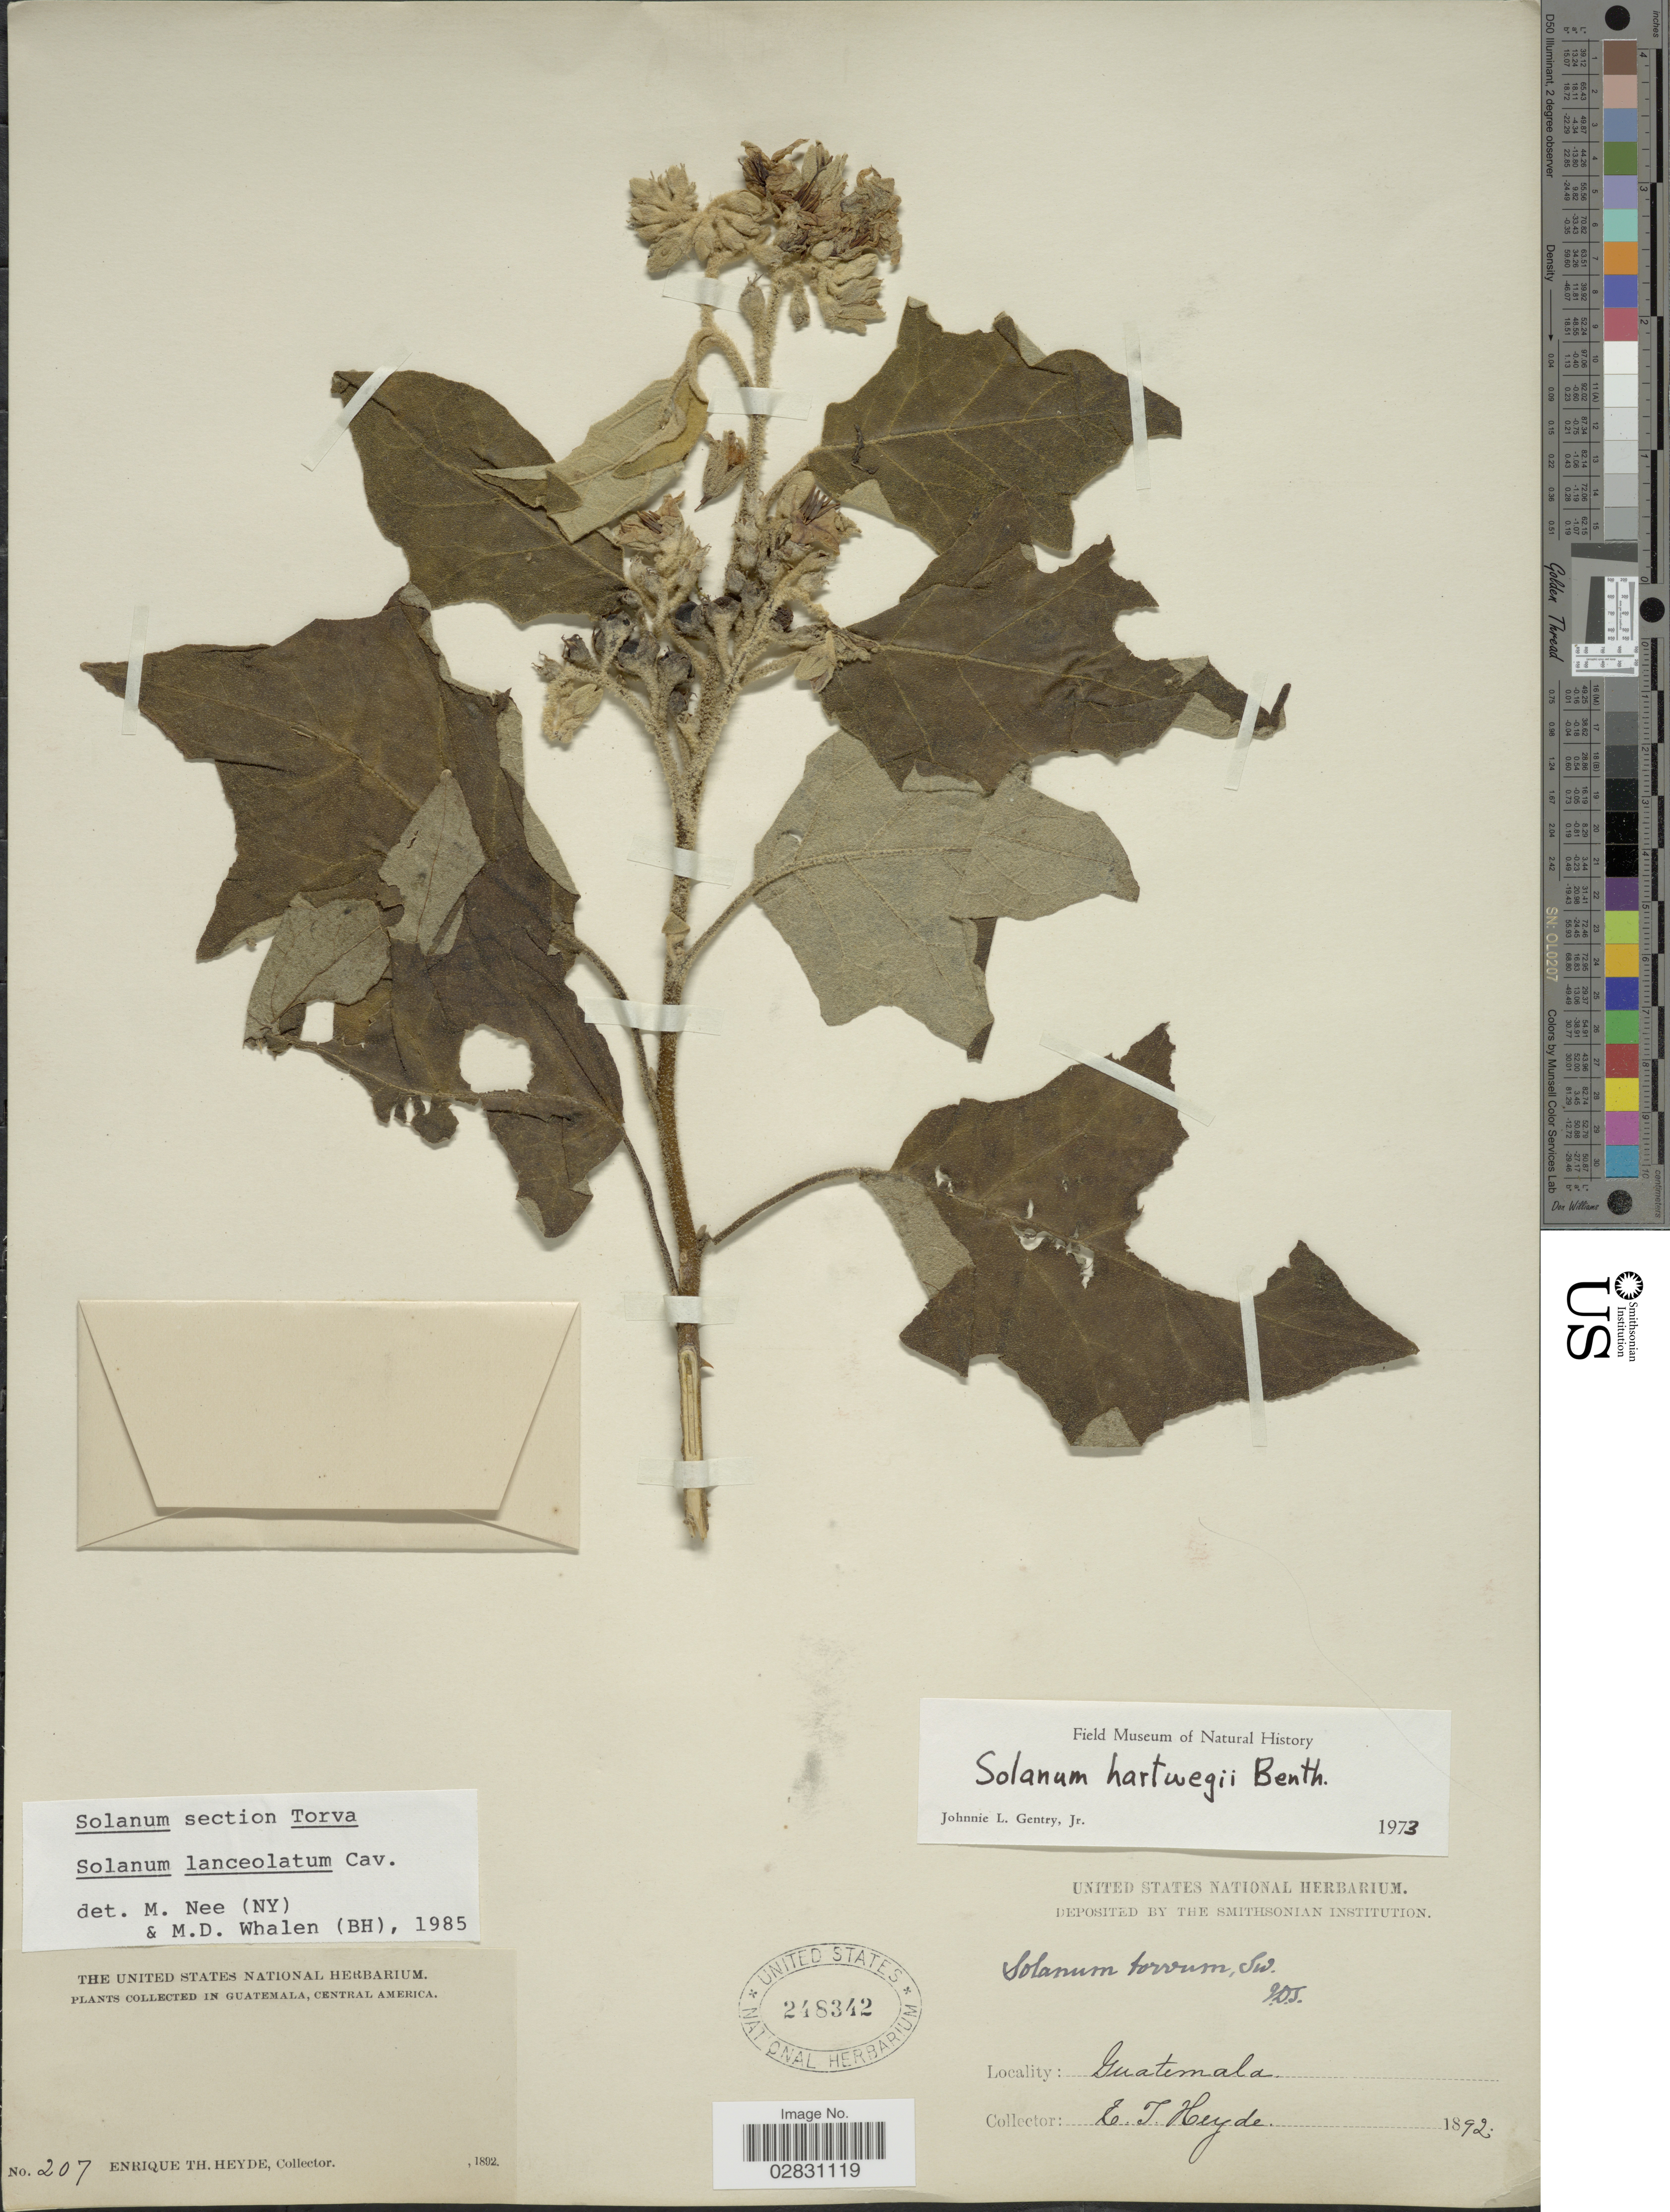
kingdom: Plantae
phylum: Tracheophyta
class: Magnoliopsida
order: Solanales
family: Solanaceae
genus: Solanum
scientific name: Solanum lanceolatum Berthault, nom. illeg.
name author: Berthault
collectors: E. T. Heyde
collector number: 207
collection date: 1892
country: Guatemala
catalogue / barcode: US 248342